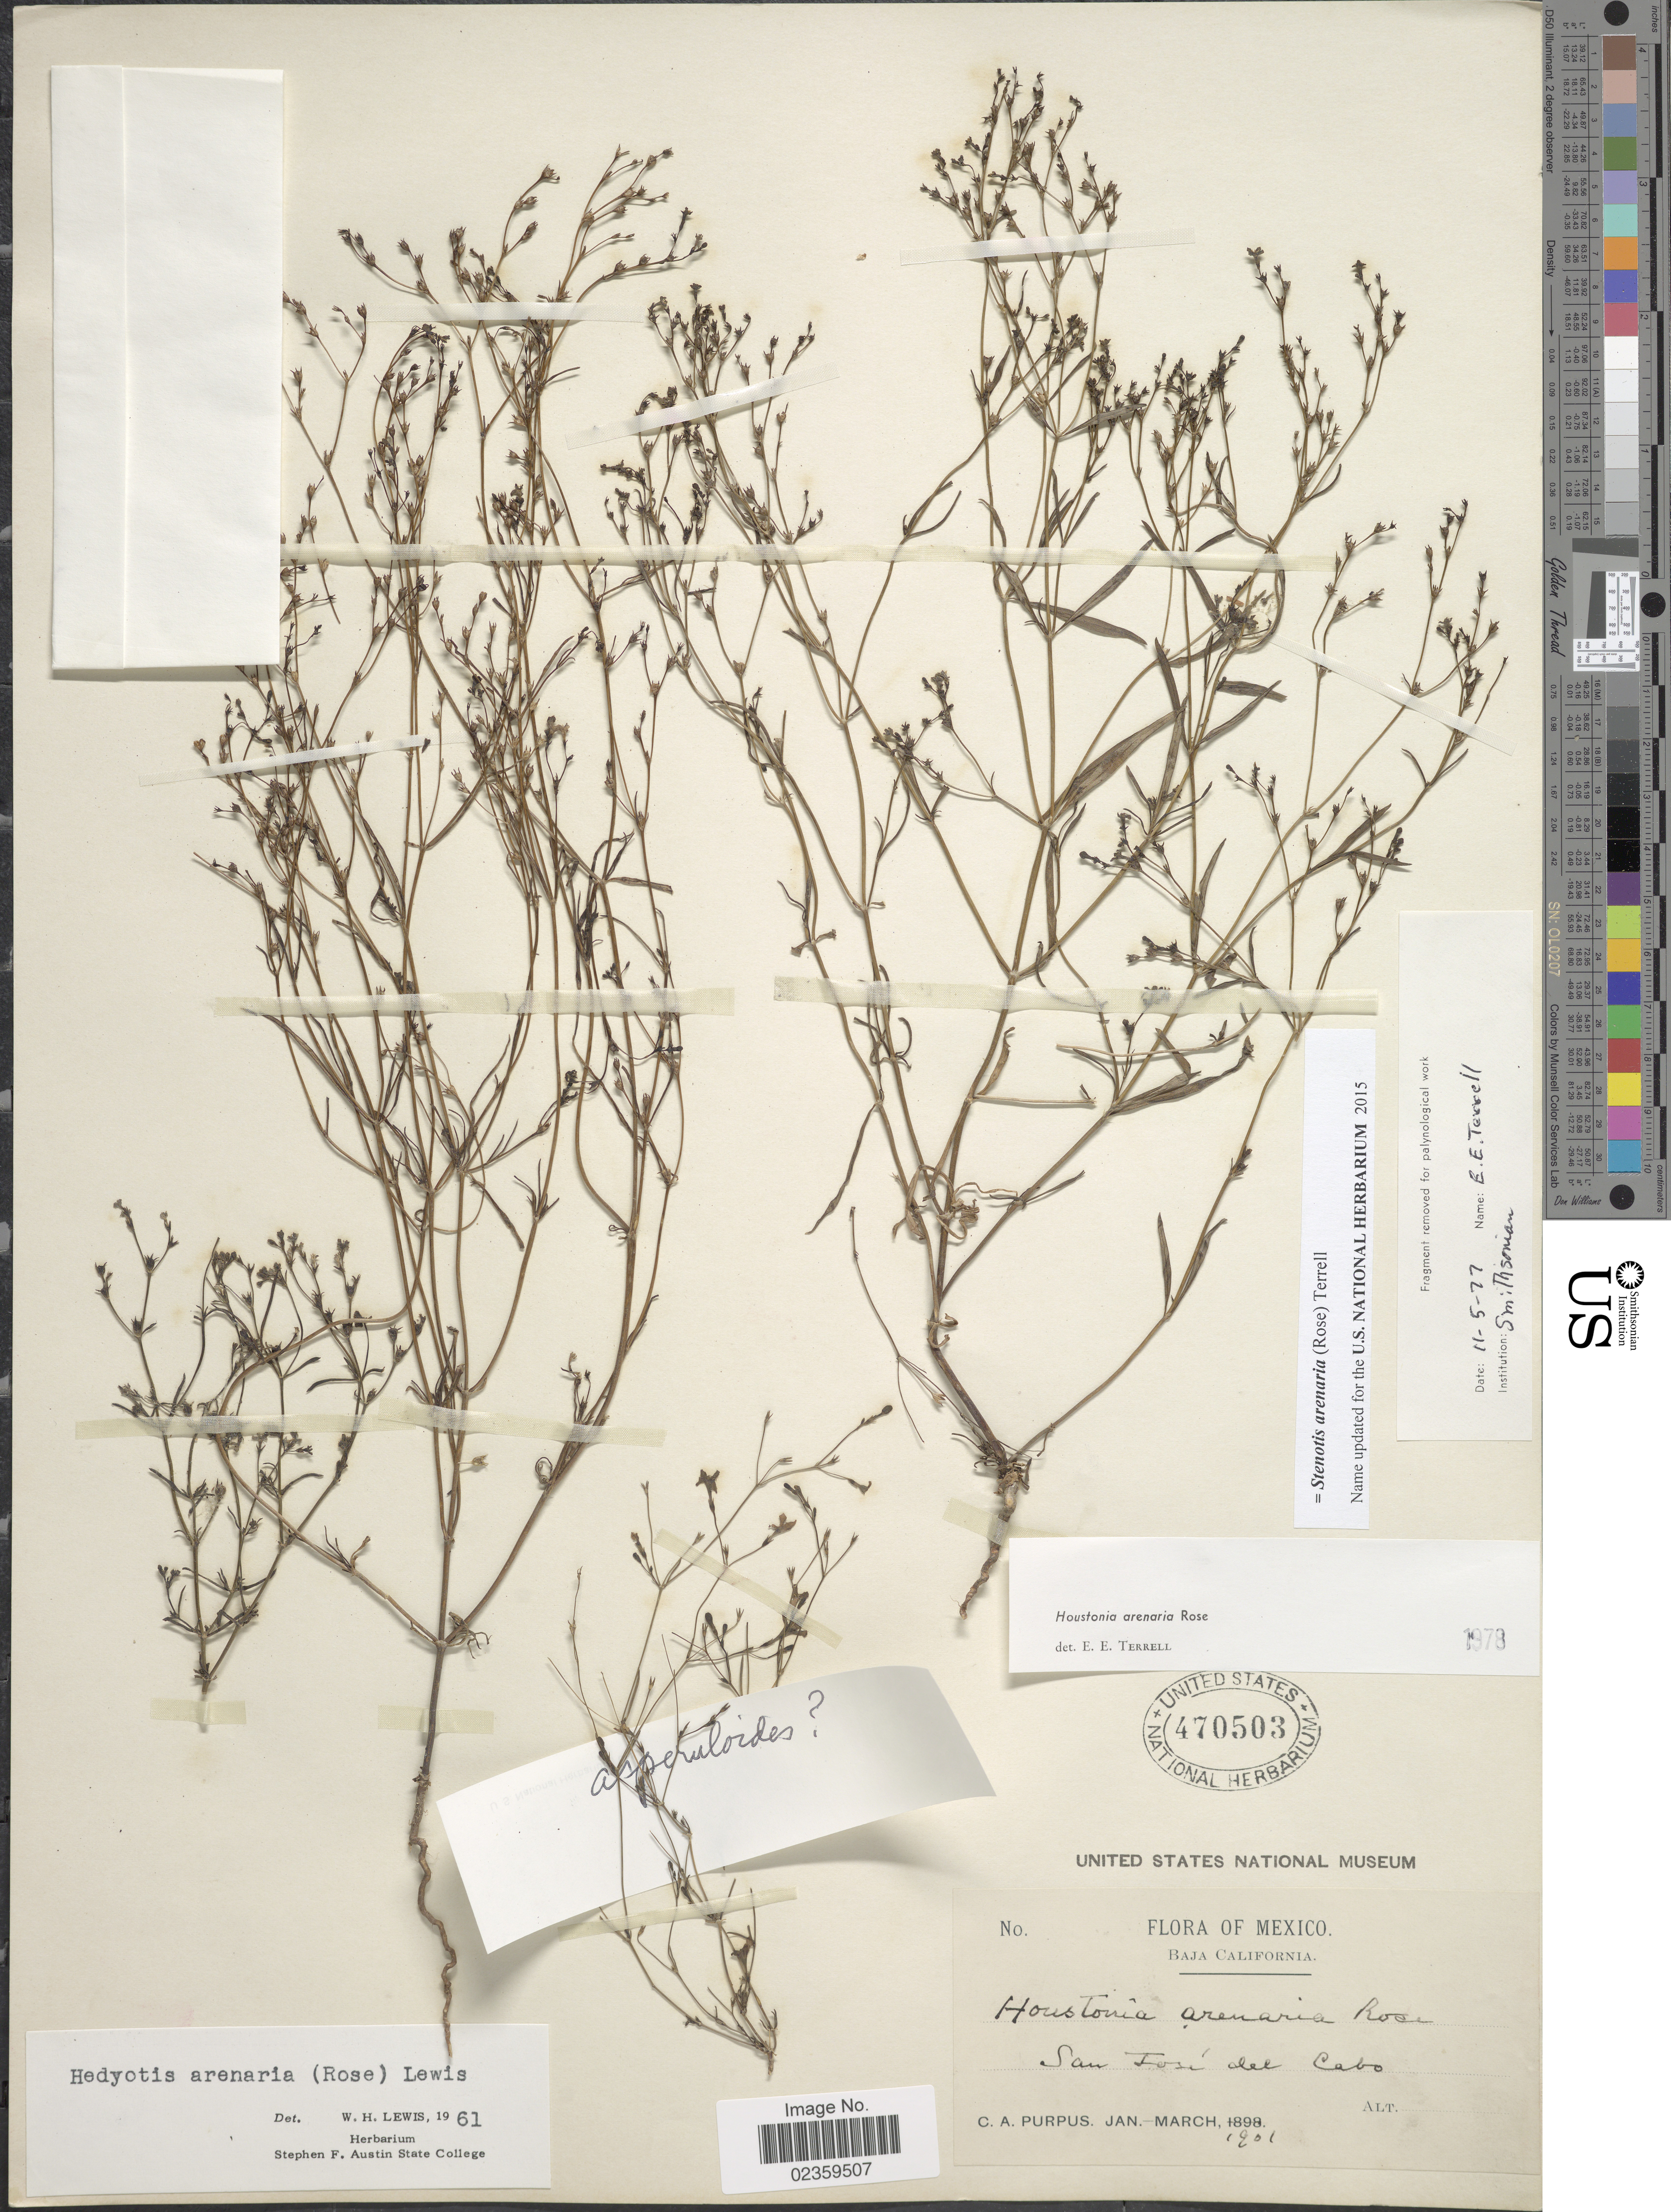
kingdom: Plantae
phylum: Tracheophyta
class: Magnoliopsida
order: Gentianales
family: Rubiaceae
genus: Stenotis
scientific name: Stenotis arenaria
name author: (Rose) Terrell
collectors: C. A. Purpus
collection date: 1901-01/1901-03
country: Mexico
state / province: Baja California Sur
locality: San José del Cabo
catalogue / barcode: US 470503